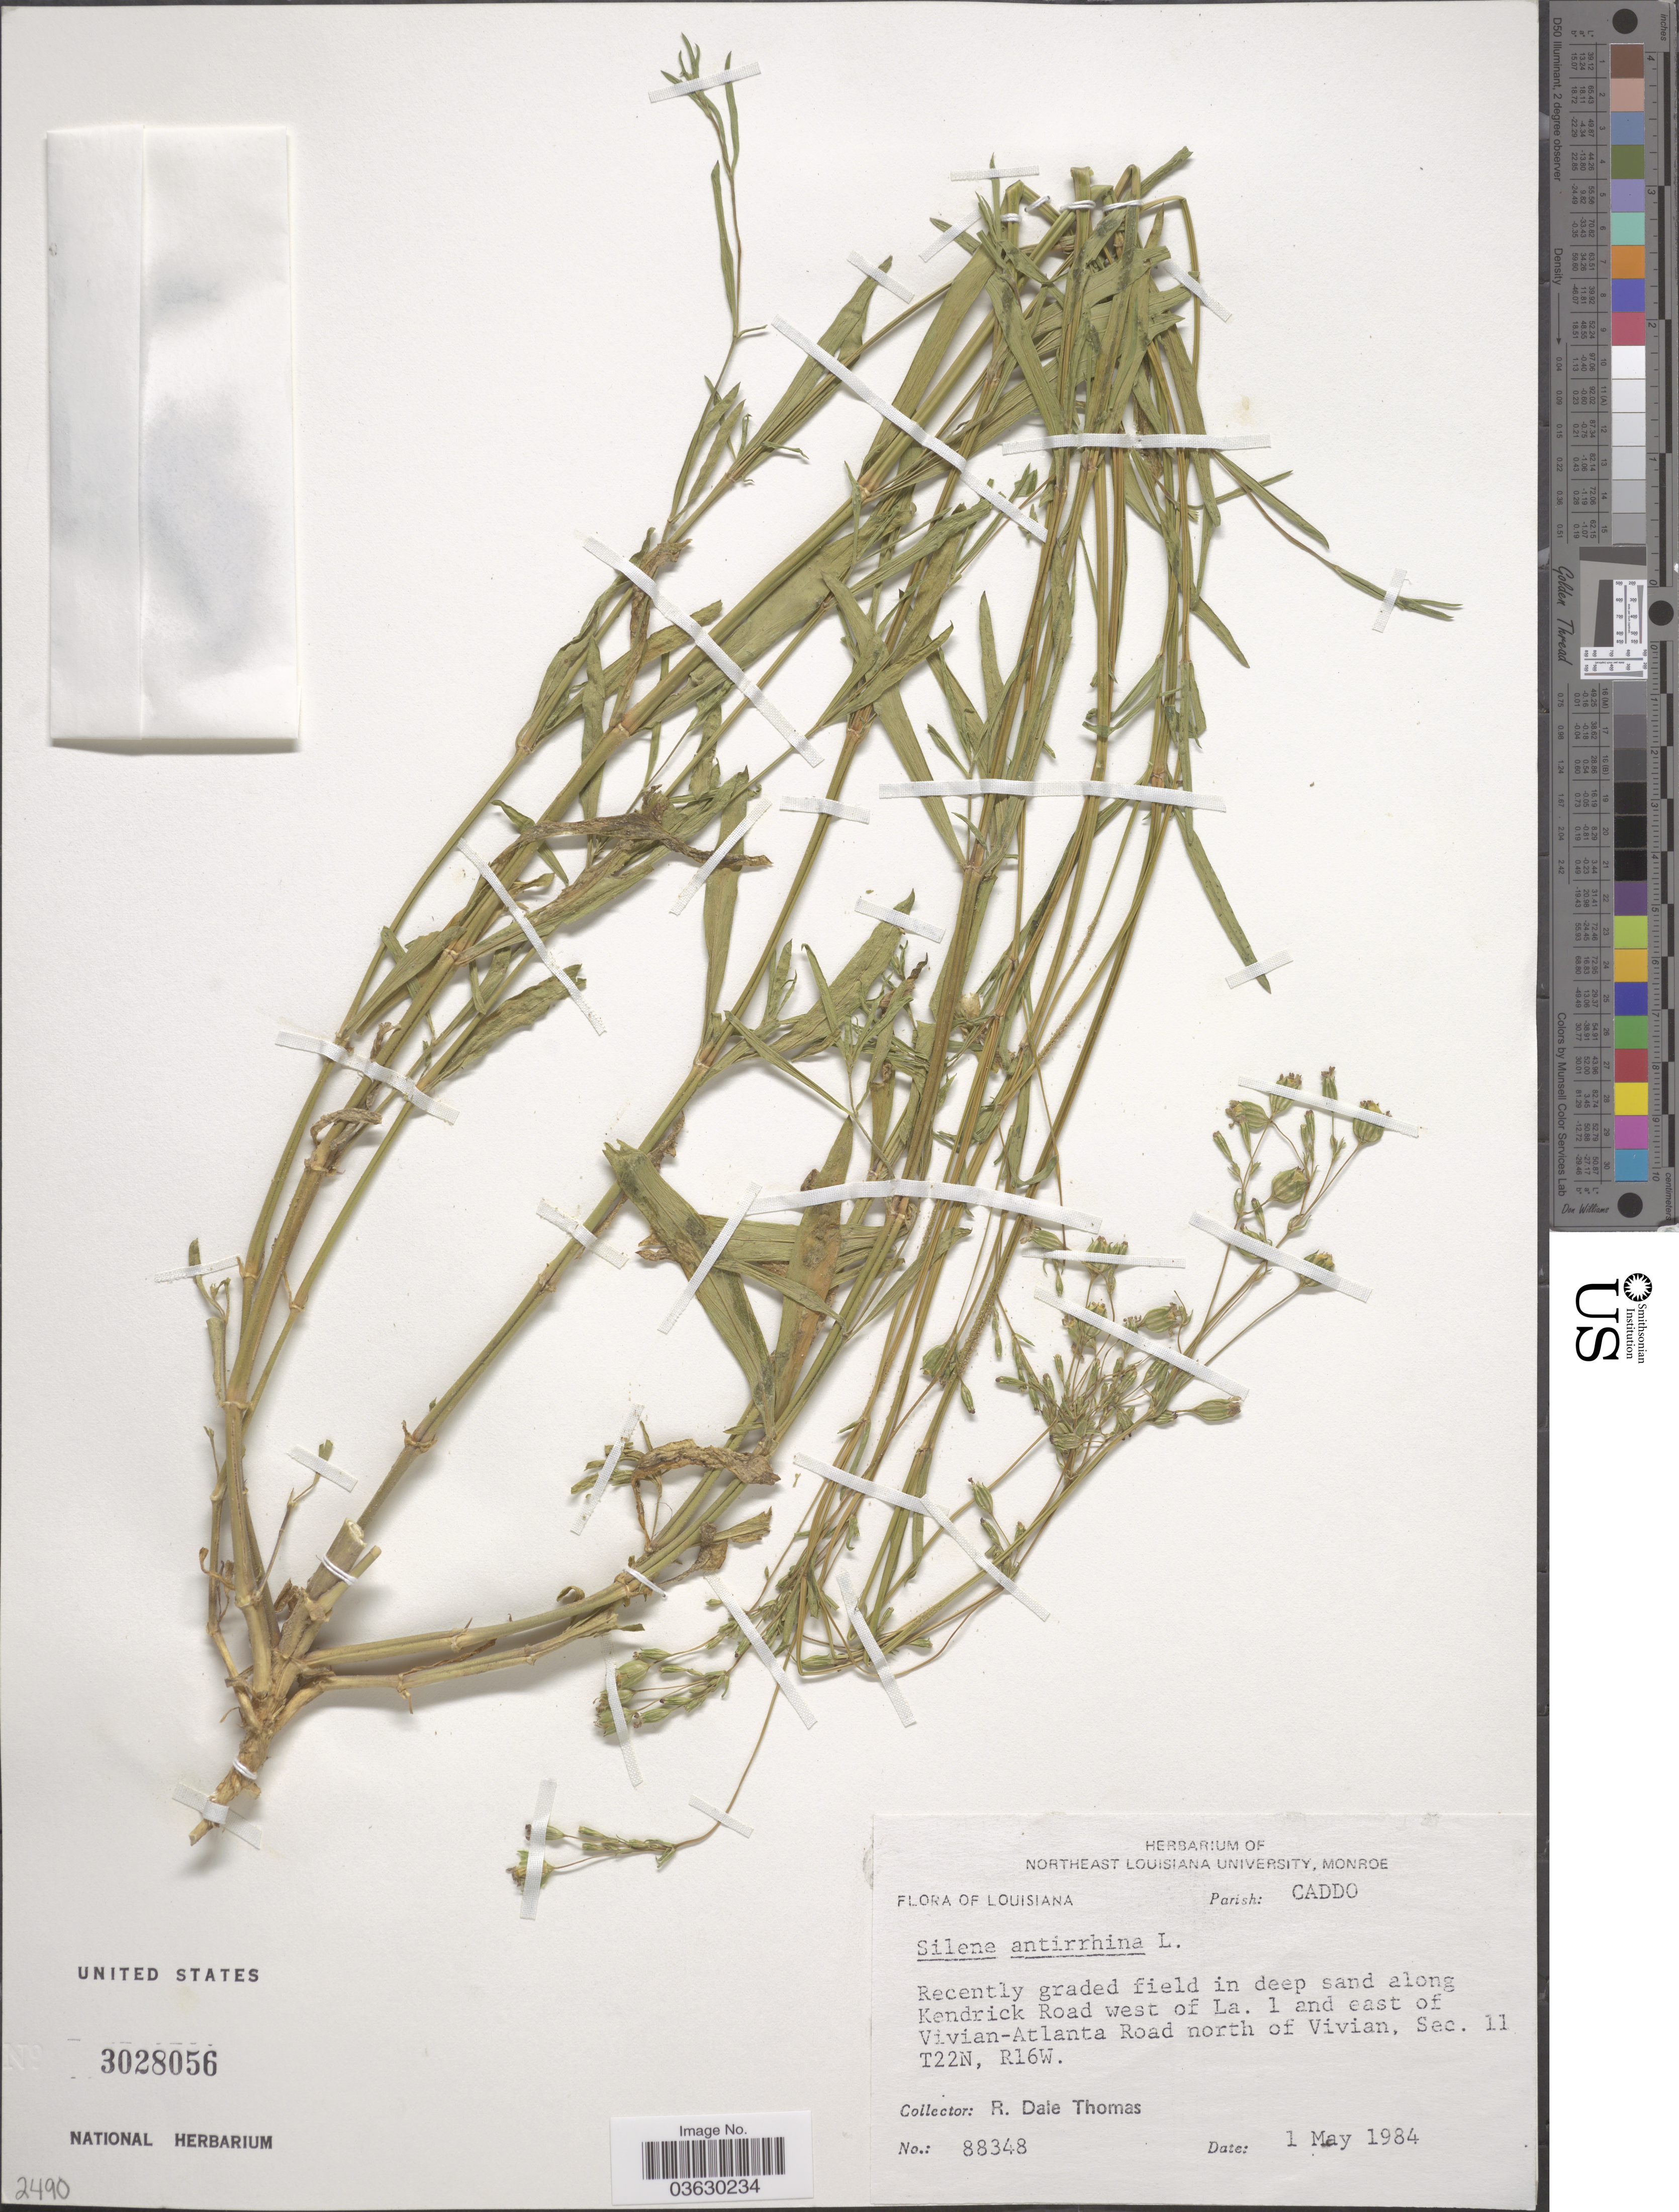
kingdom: Plantae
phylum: Tracheophyta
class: Magnoliopsida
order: Caryophyllales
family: Caryophyllaceae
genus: Silene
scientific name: Silene antirrhina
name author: L.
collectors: R. Thomas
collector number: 88348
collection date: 1984-05-01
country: United States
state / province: Louisiana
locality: Parish: Caddo. Along Kendrick Road west of La. 1 and east of Vivian-Atlanta Road north of Vivian, Sec. 11 T22N, R16W.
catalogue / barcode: US 3028056